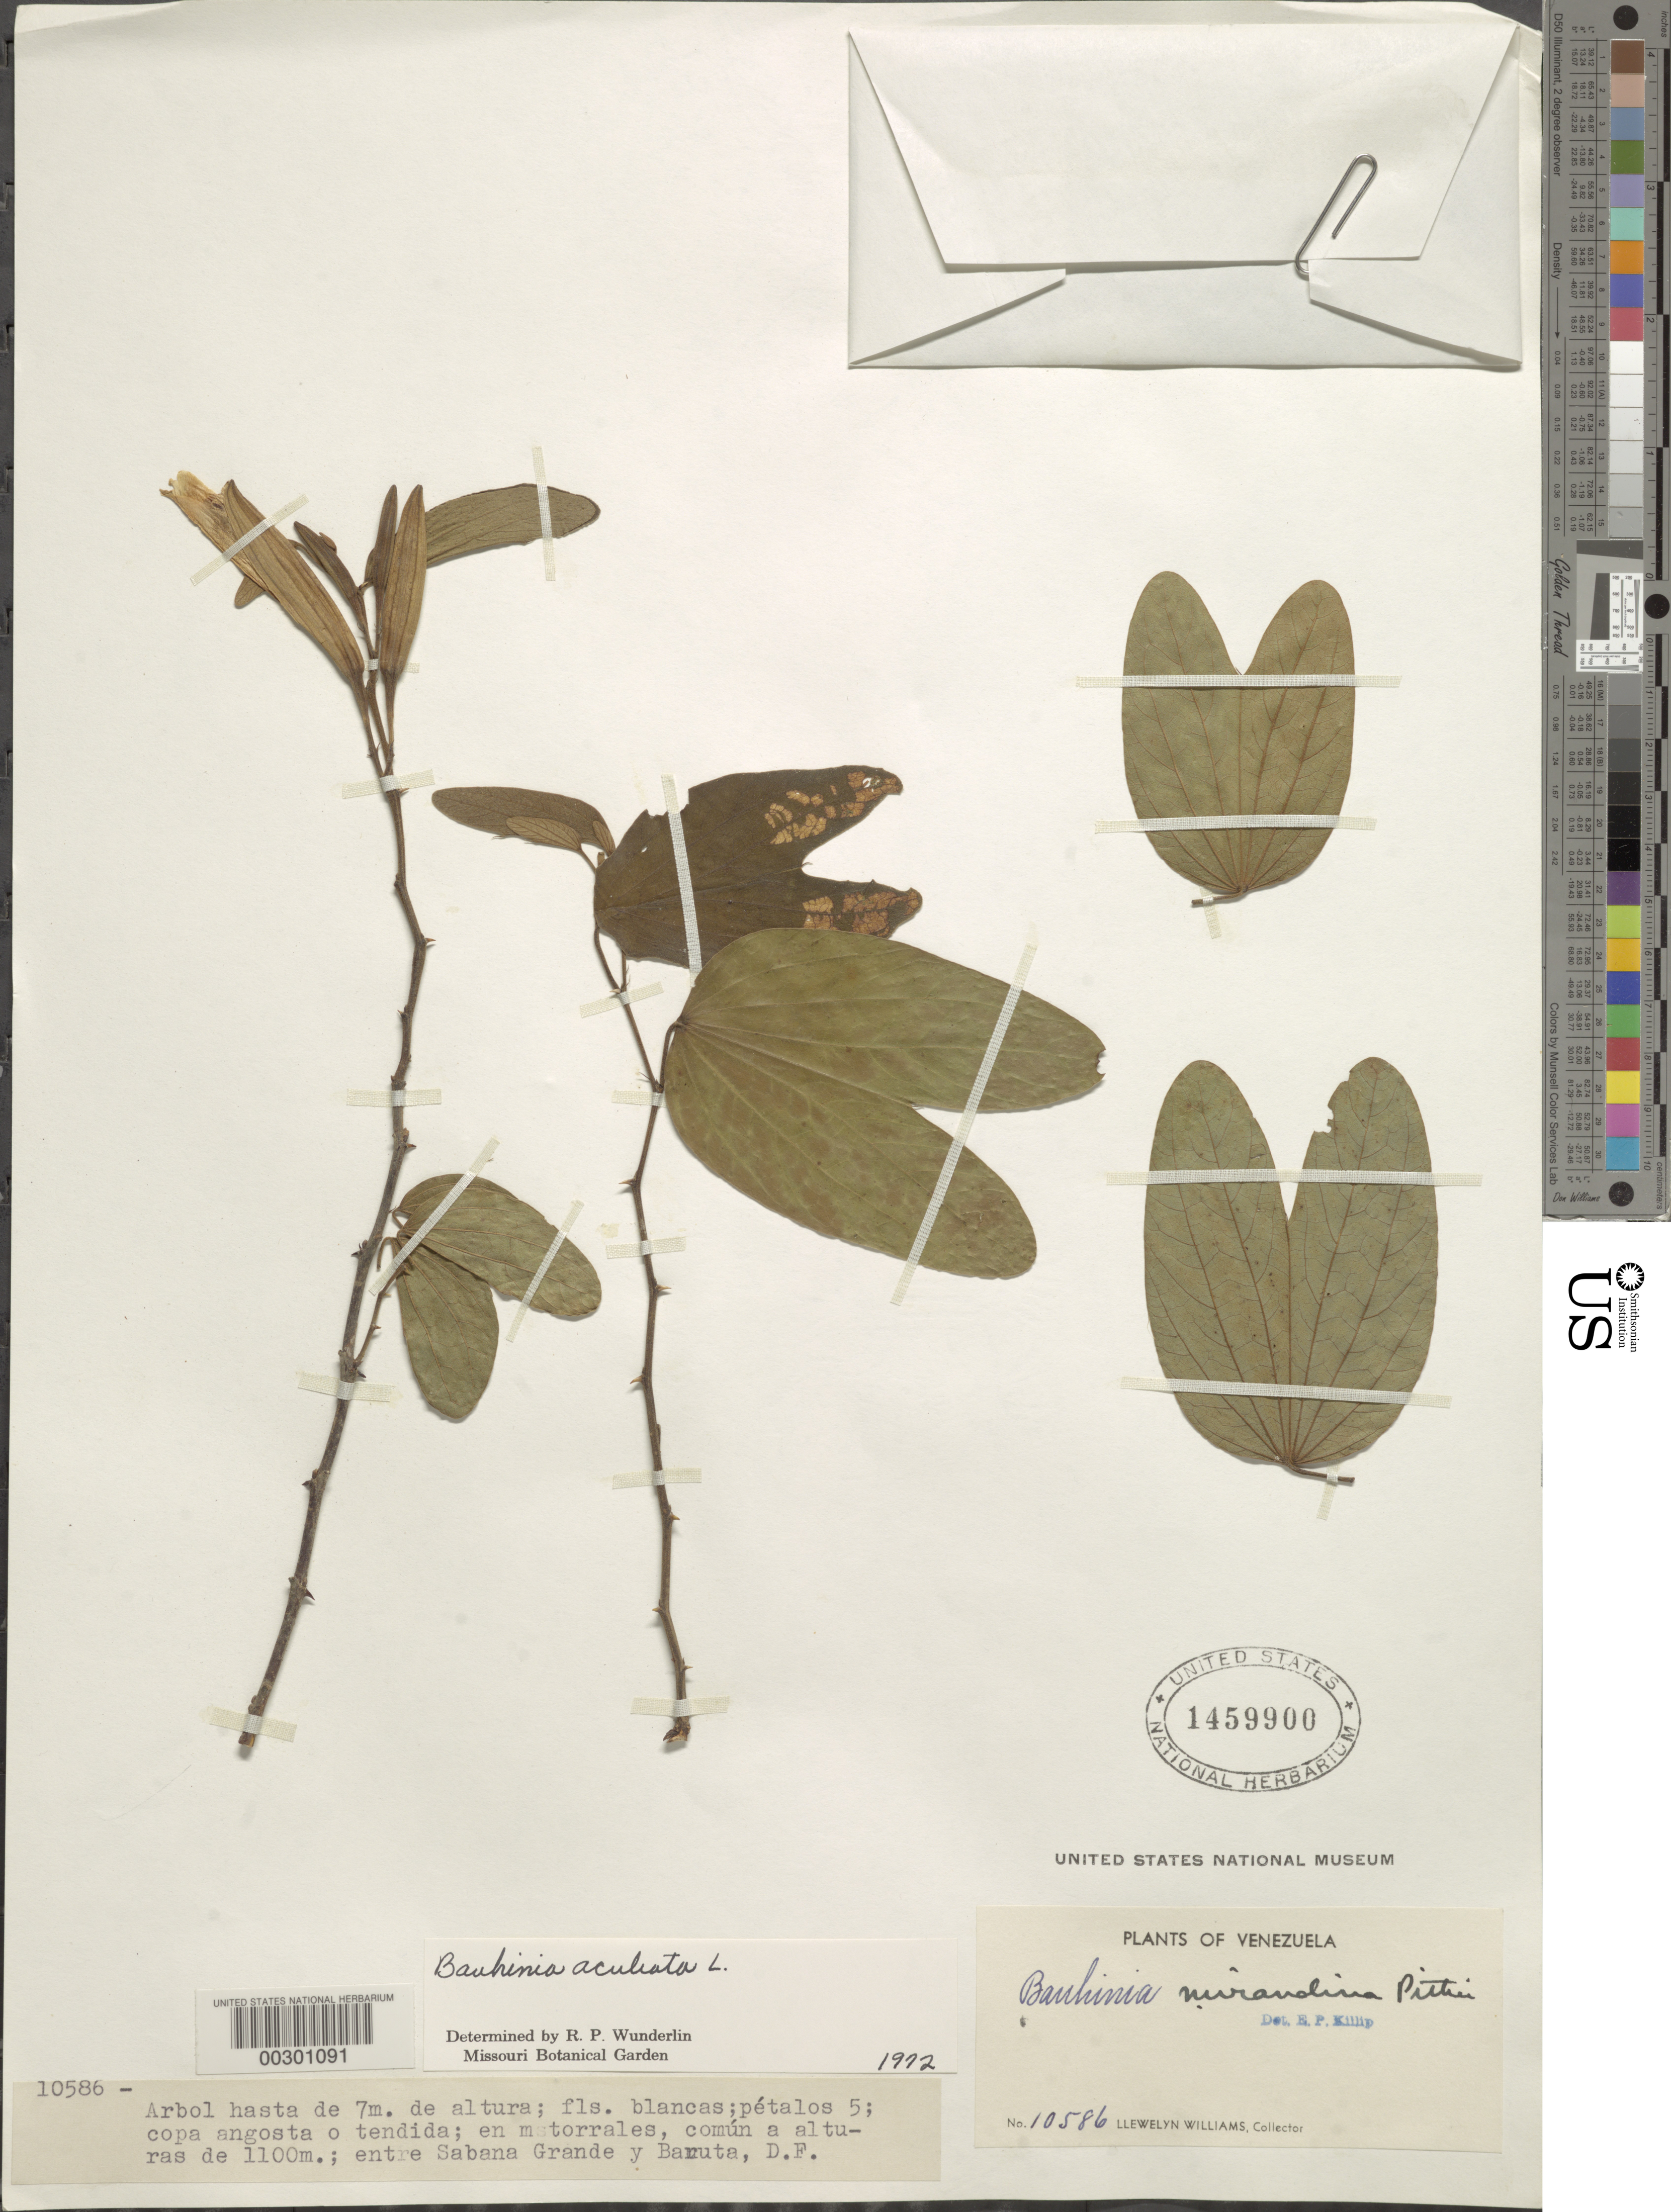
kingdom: Plantae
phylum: Tracheophyta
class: Magnoliopsida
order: Fabales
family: Fabaceae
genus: Bauhinia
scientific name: Bauhinia aculeata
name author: L.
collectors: Ll. Williams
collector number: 10586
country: Venezuela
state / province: Distrito Federal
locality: Between sabana grande and baruta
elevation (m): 1100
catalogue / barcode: US 1459900